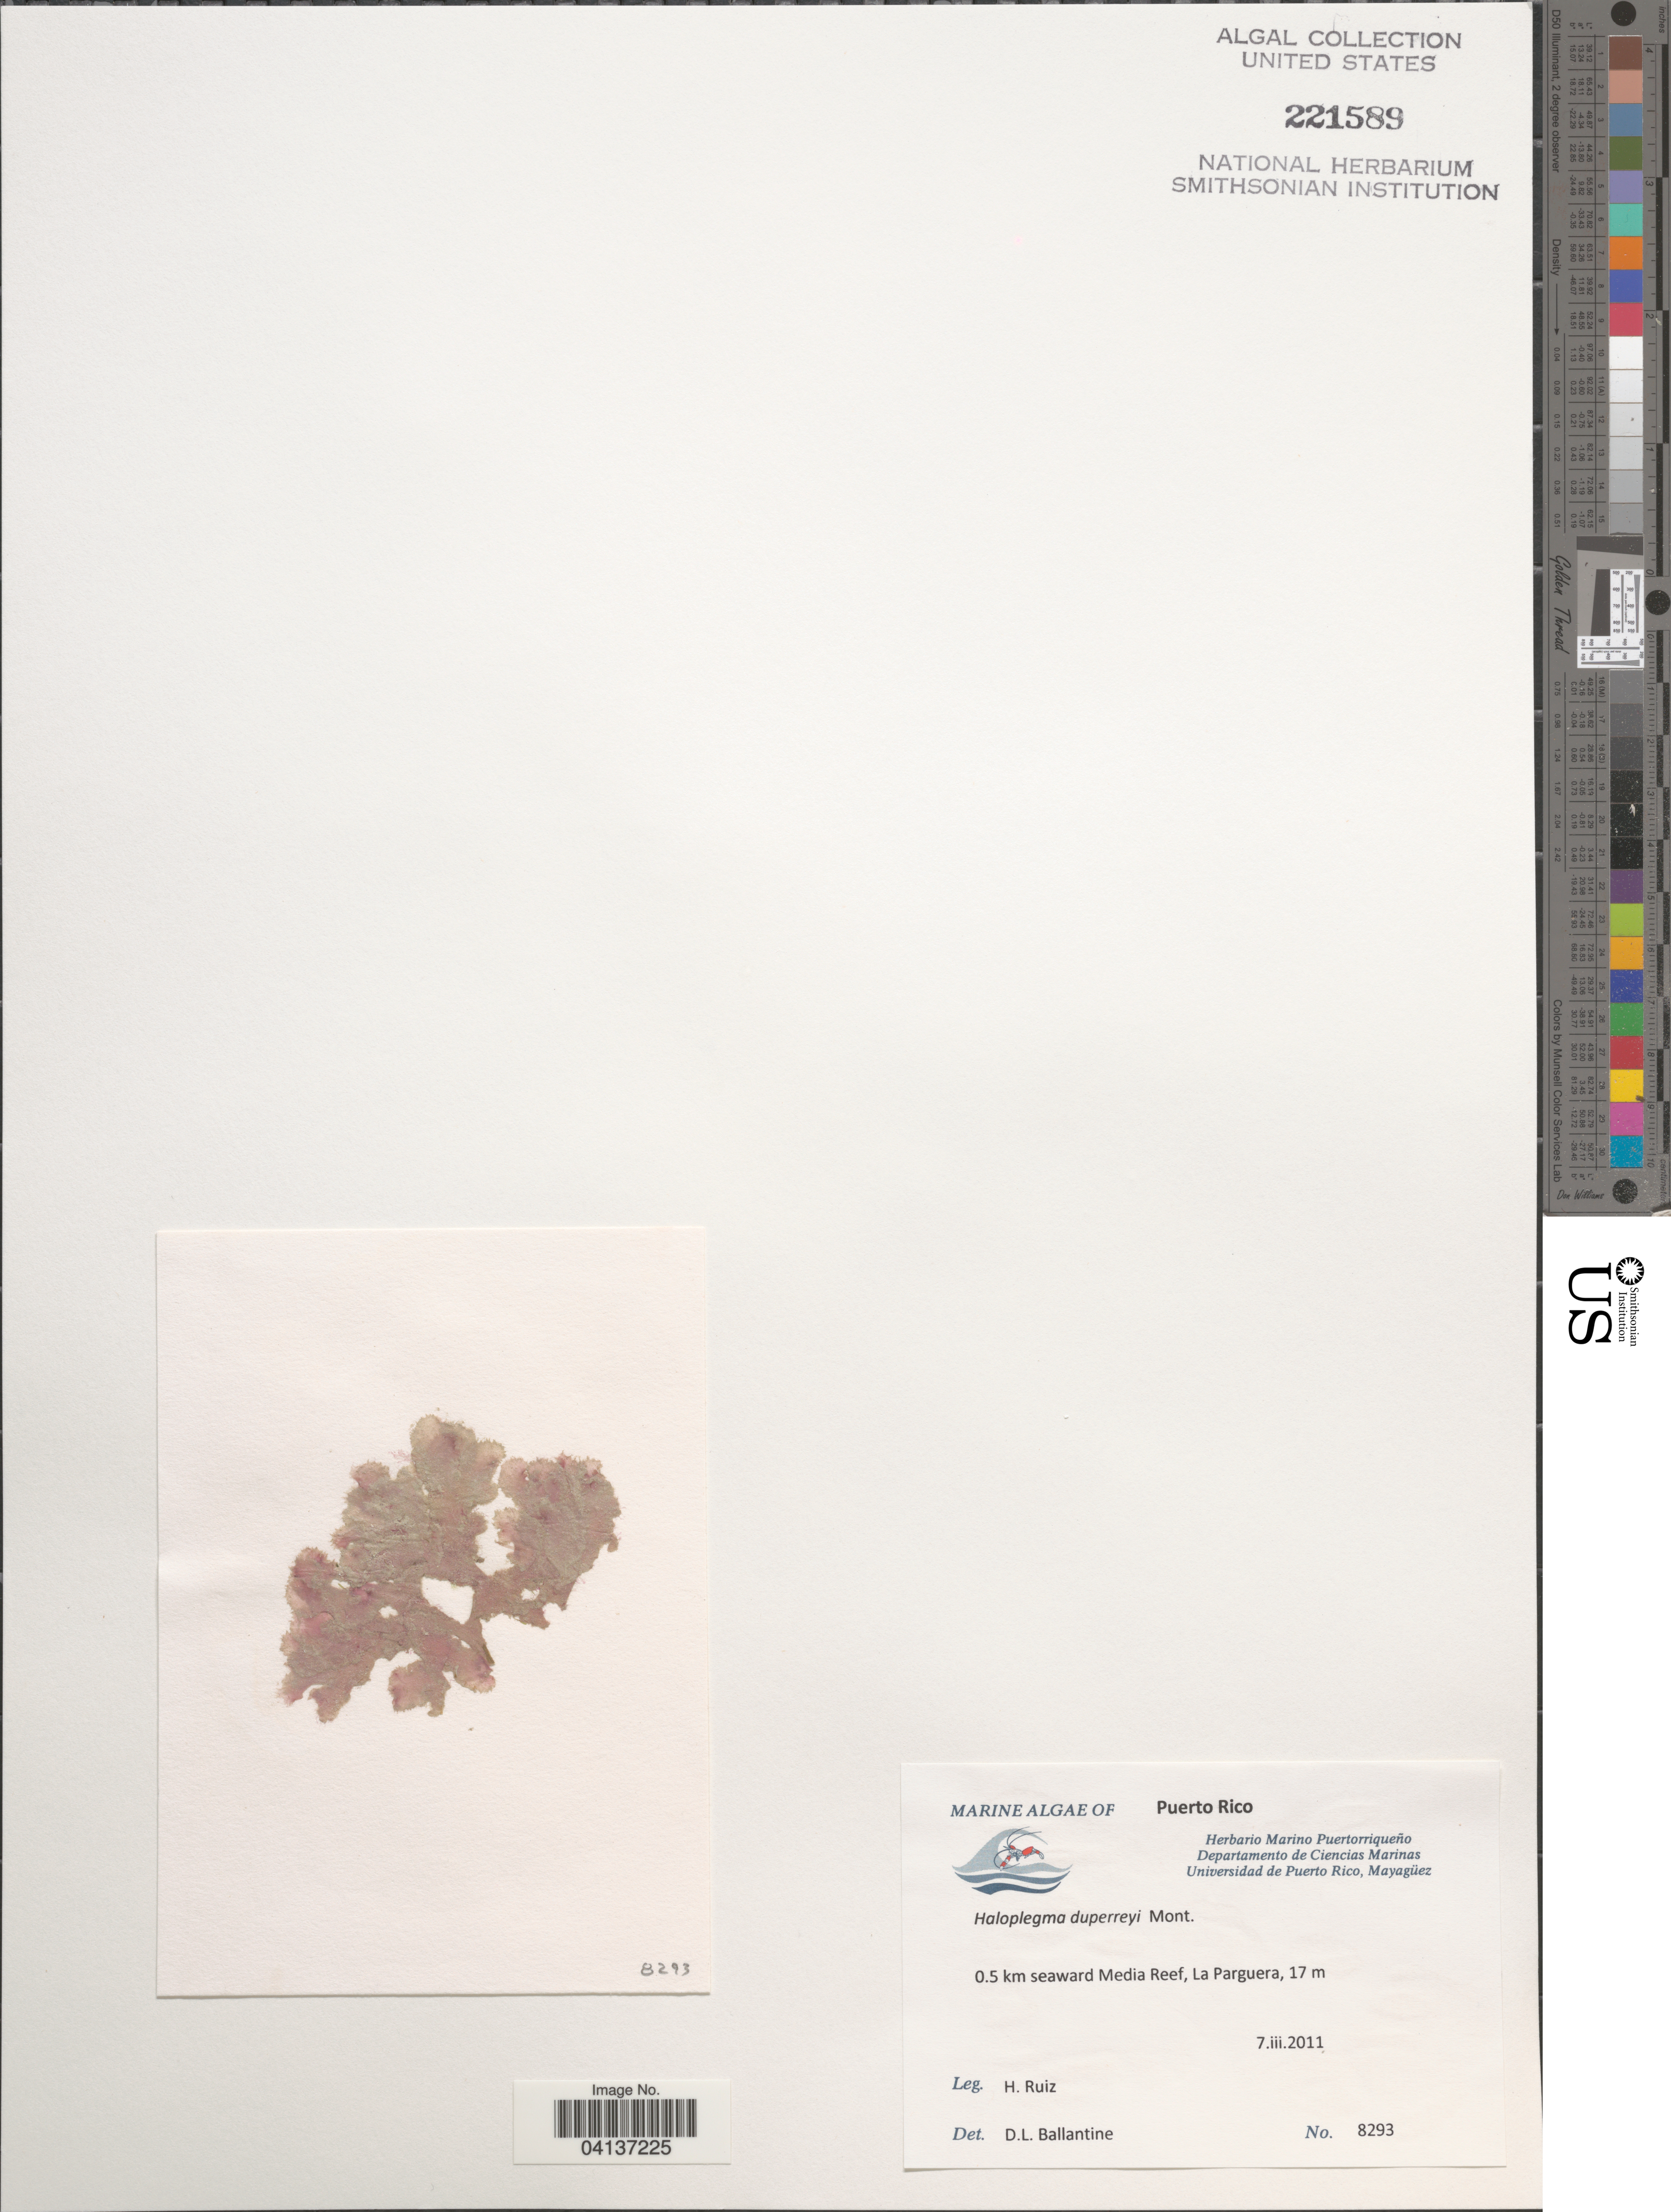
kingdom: Plantae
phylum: Rhodophyta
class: Florideophyceae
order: Ceramiales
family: Wrangeliaceae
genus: Haloplegma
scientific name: Haloplegma duperreyi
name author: Mont.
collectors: H. Ruiz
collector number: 8293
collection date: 2011-03-07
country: Puerto Rico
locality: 0.5 km seaward Media Reef, La Parguera.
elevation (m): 17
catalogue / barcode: US 221589